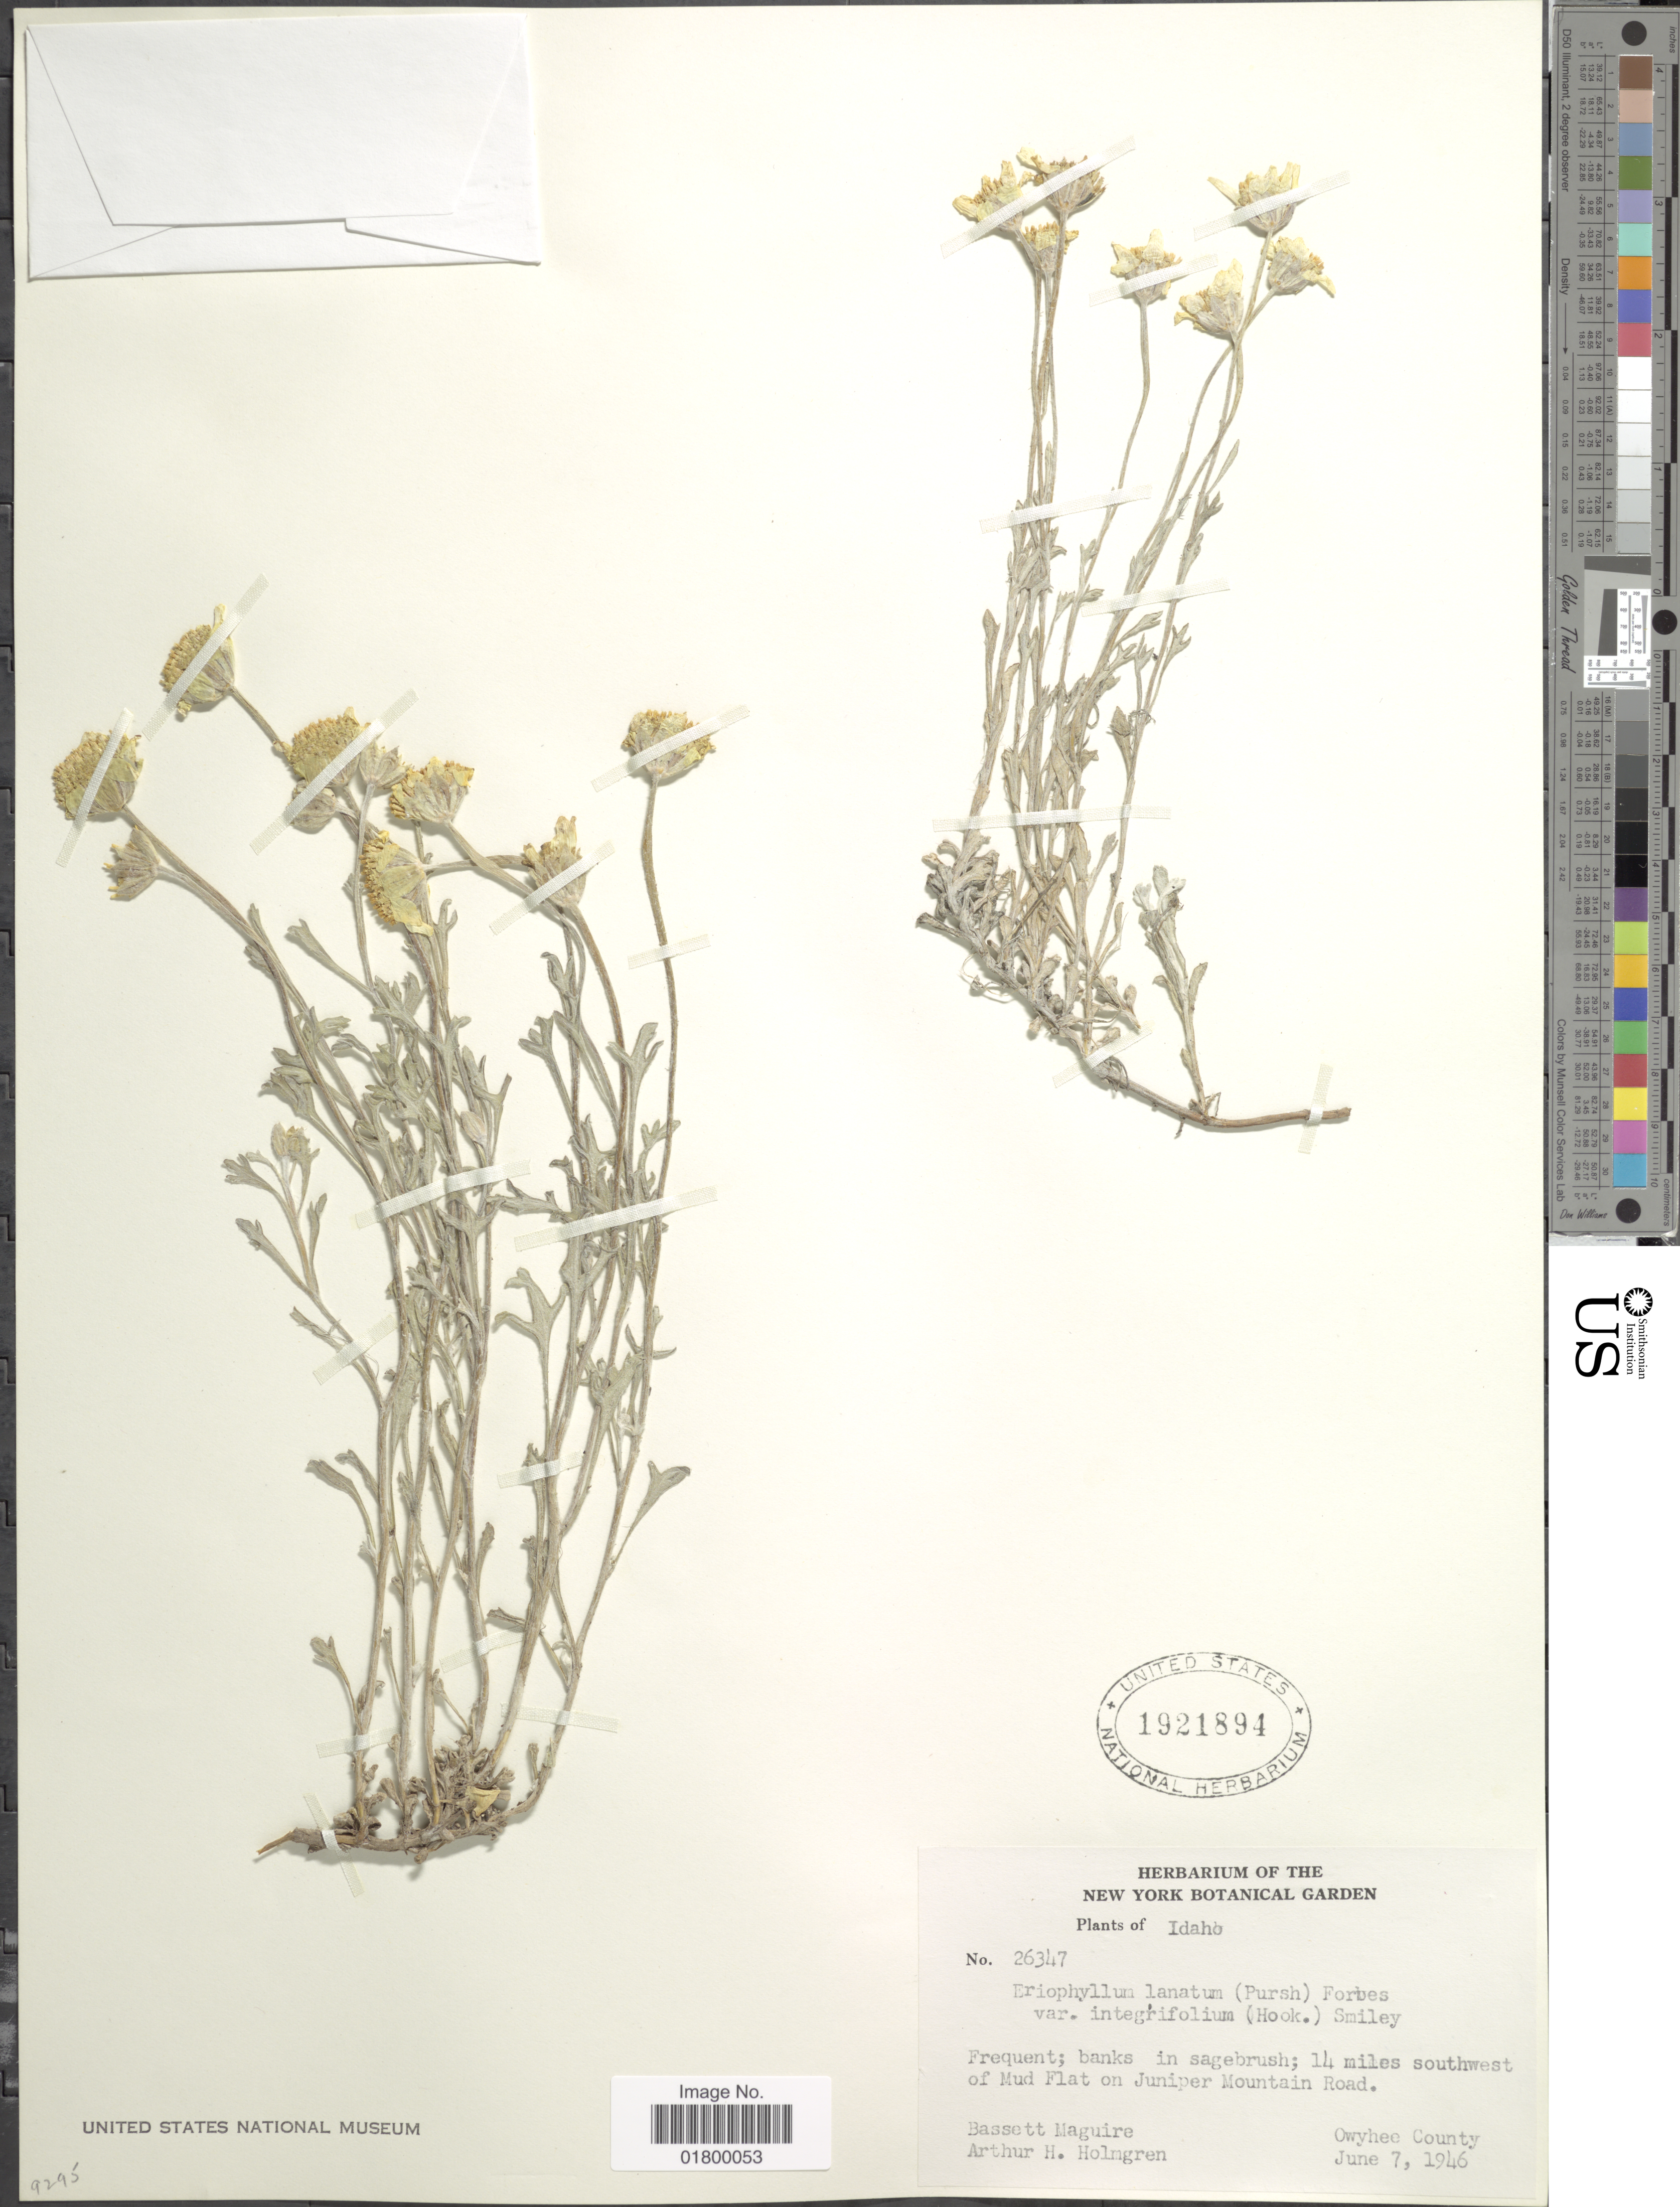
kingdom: Plantae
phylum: Tracheophyta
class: Magnoliopsida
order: Asterales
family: Asteraceae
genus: Eriophyllum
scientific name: Eriophyllum integrifolium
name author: (Hook.) Greene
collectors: B. Maguire & A. H. Holmgren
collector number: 26347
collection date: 1946-06-07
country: United States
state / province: Idaho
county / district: Owyhee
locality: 14 miles SW of Mud Flat on Juniper Mountain Road.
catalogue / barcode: US 1921894